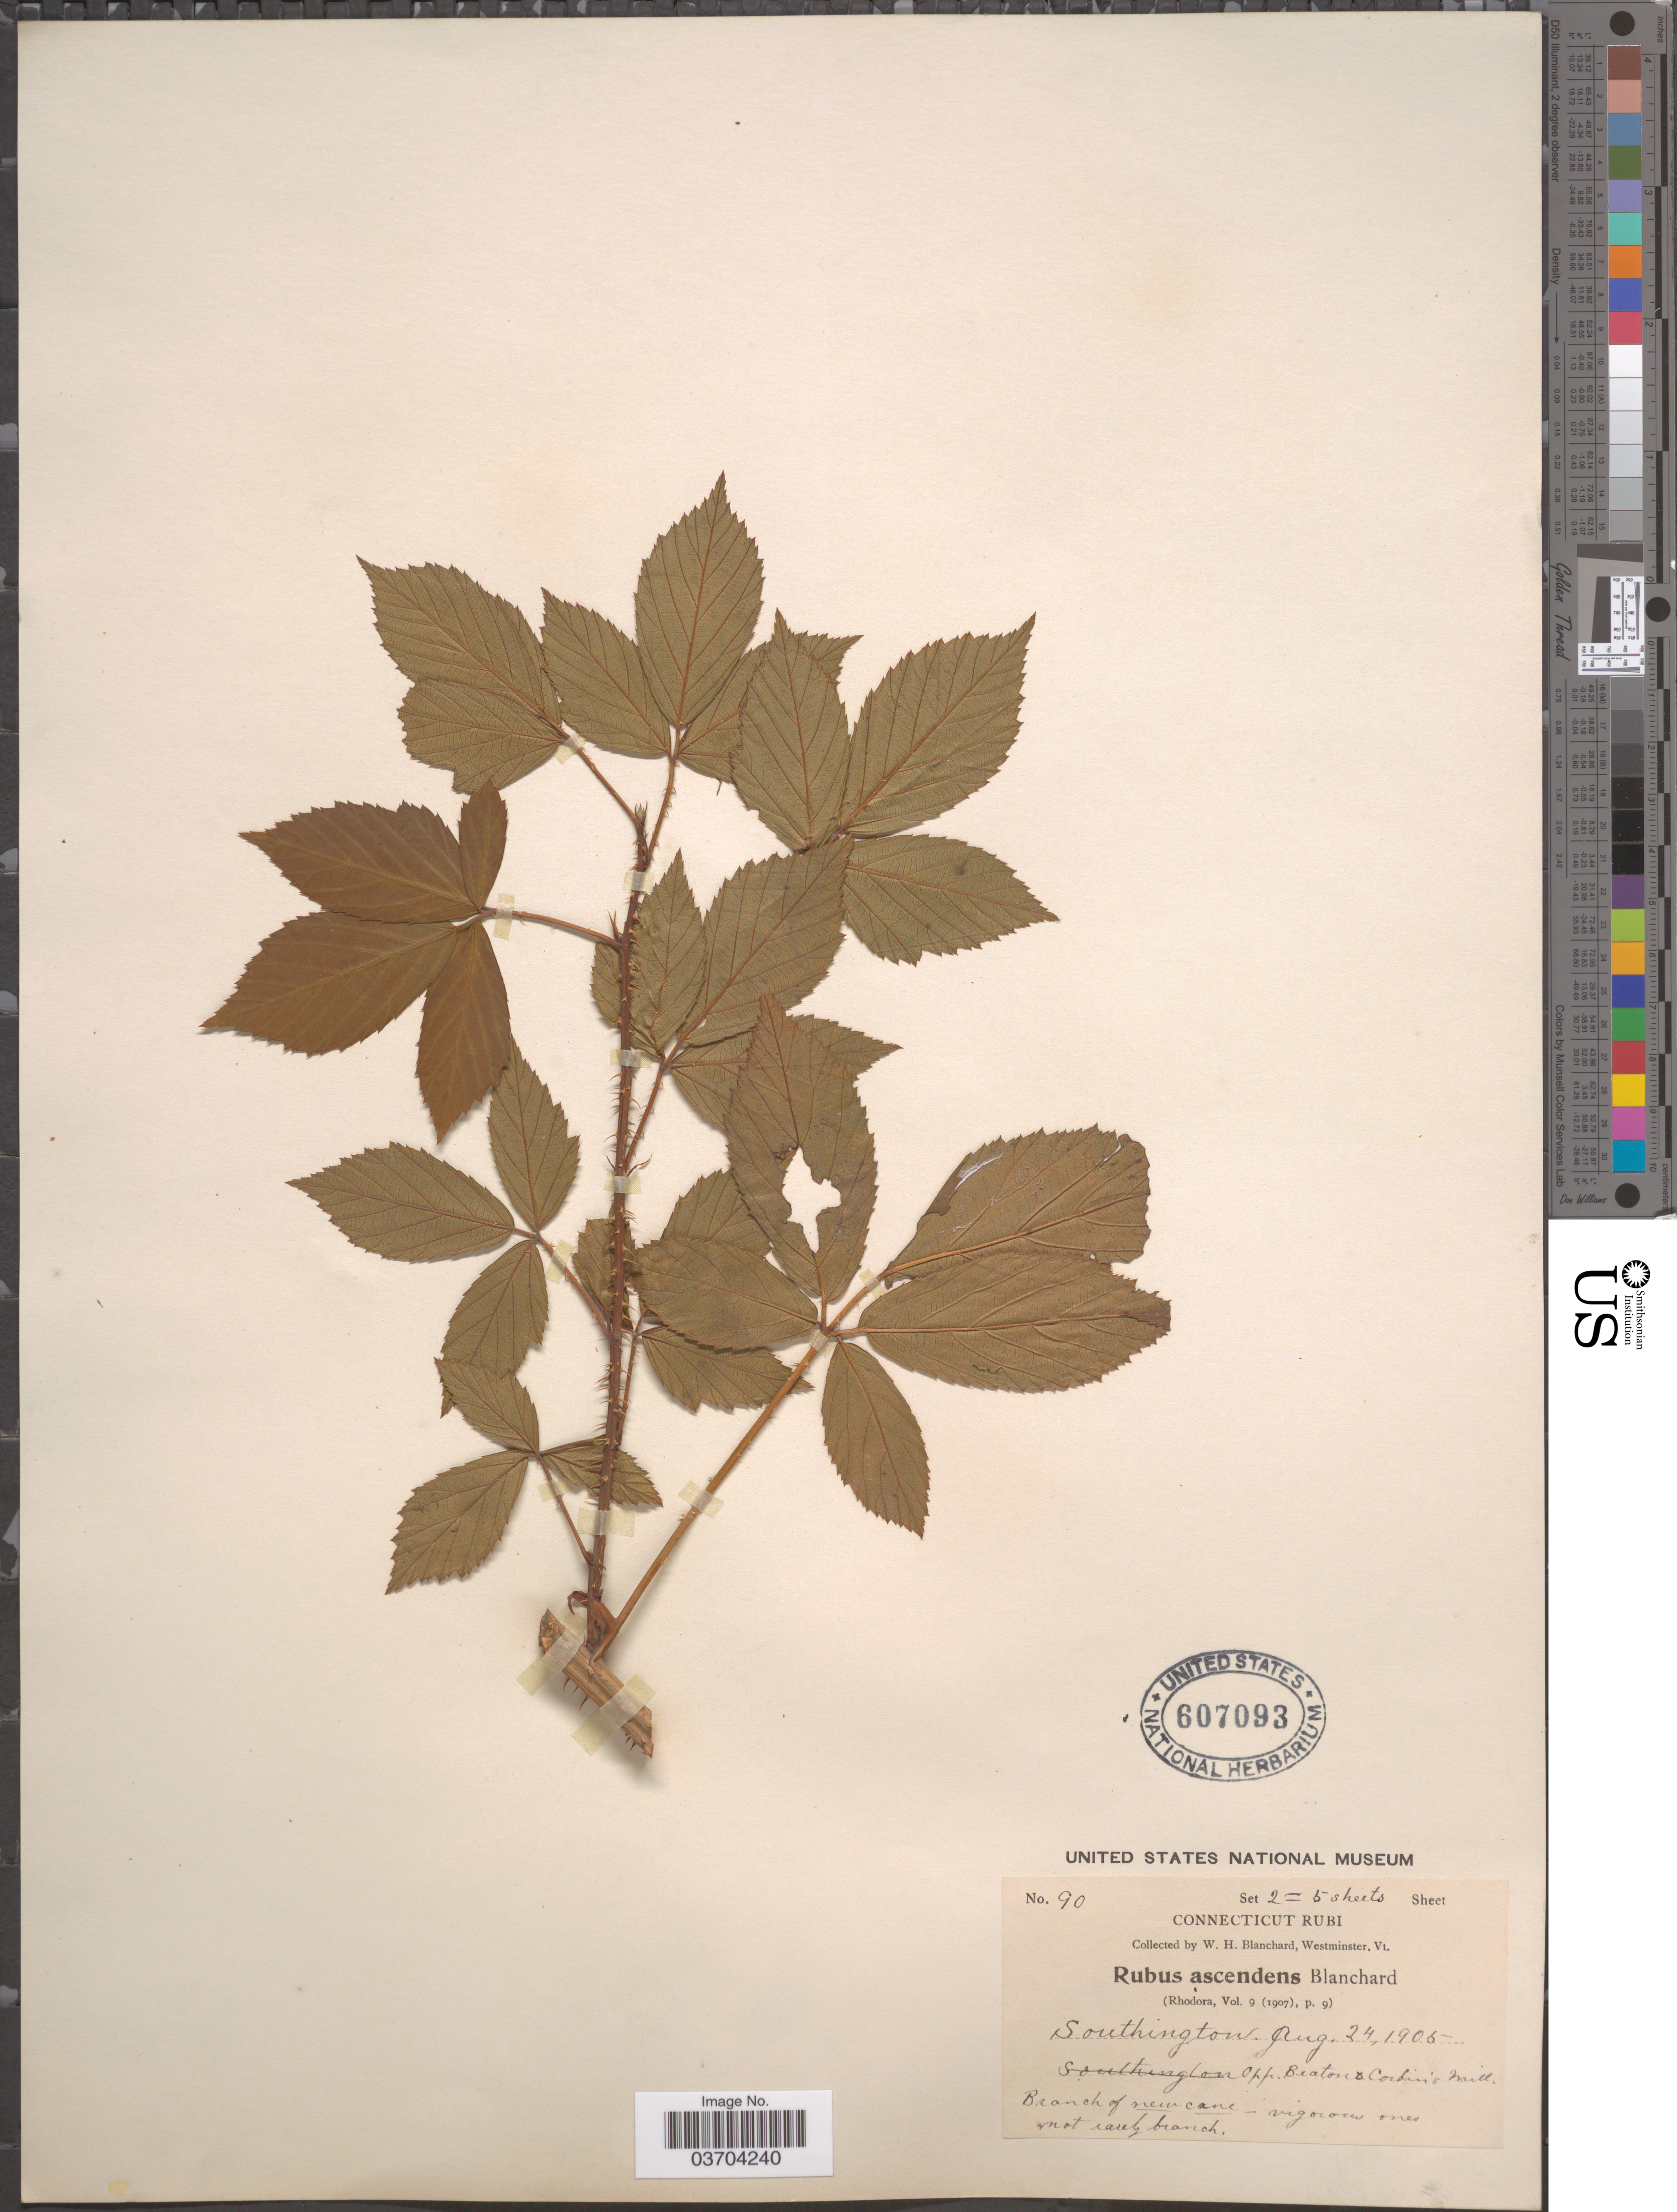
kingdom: Plantae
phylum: Tracheophyta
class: Magnoliopsida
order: Rosales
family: Rosaceae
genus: Rubus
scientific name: Rubus ascendens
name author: Blanch.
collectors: W. H. Blanchard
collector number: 90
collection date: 1905-08-24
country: United States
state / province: Connecticut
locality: Southington. Opp. Beaton & Corbin's Mill.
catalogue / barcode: US 607093